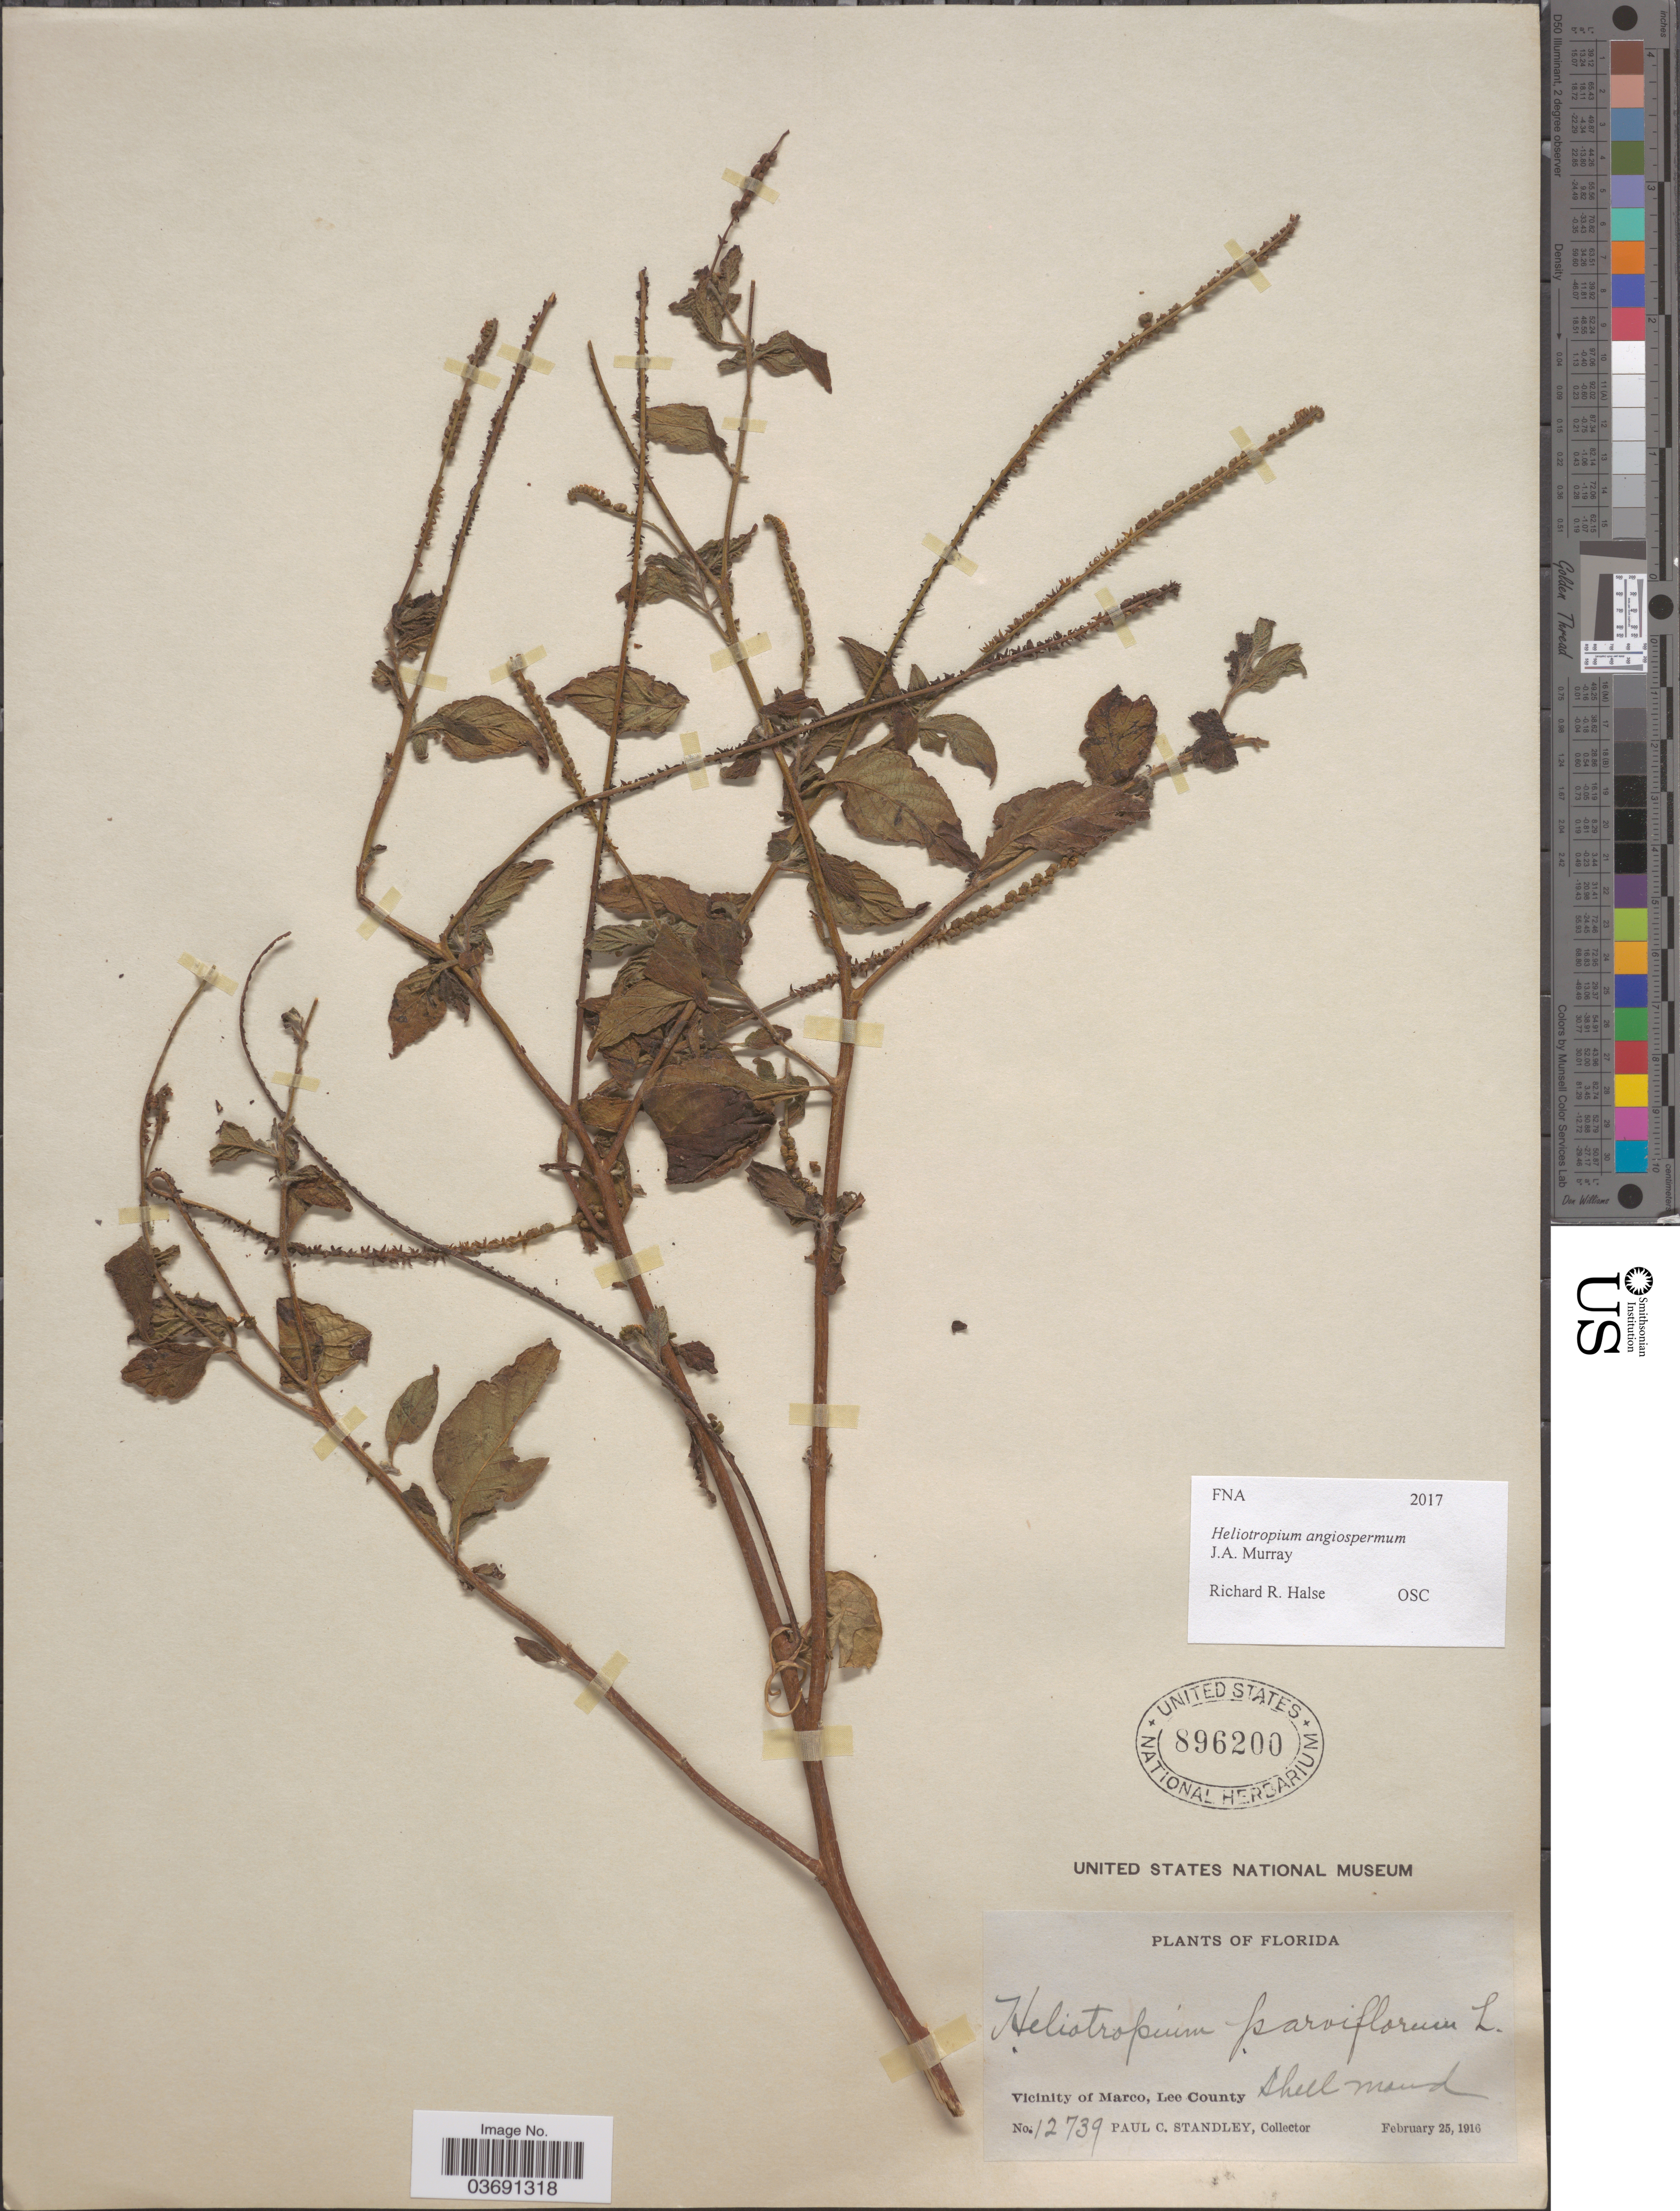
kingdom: Plantae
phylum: Tracheophyta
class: Magnoliopsida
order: Boraginales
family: Heliotropiaceae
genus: Heliotropium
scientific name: Heliotropium angiospermum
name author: Murray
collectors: P. C. Standley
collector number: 12739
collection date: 1916-02-25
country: United States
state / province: Florida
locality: Vicinity of Marco, Lee County. Shell mound.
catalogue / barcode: US 896200